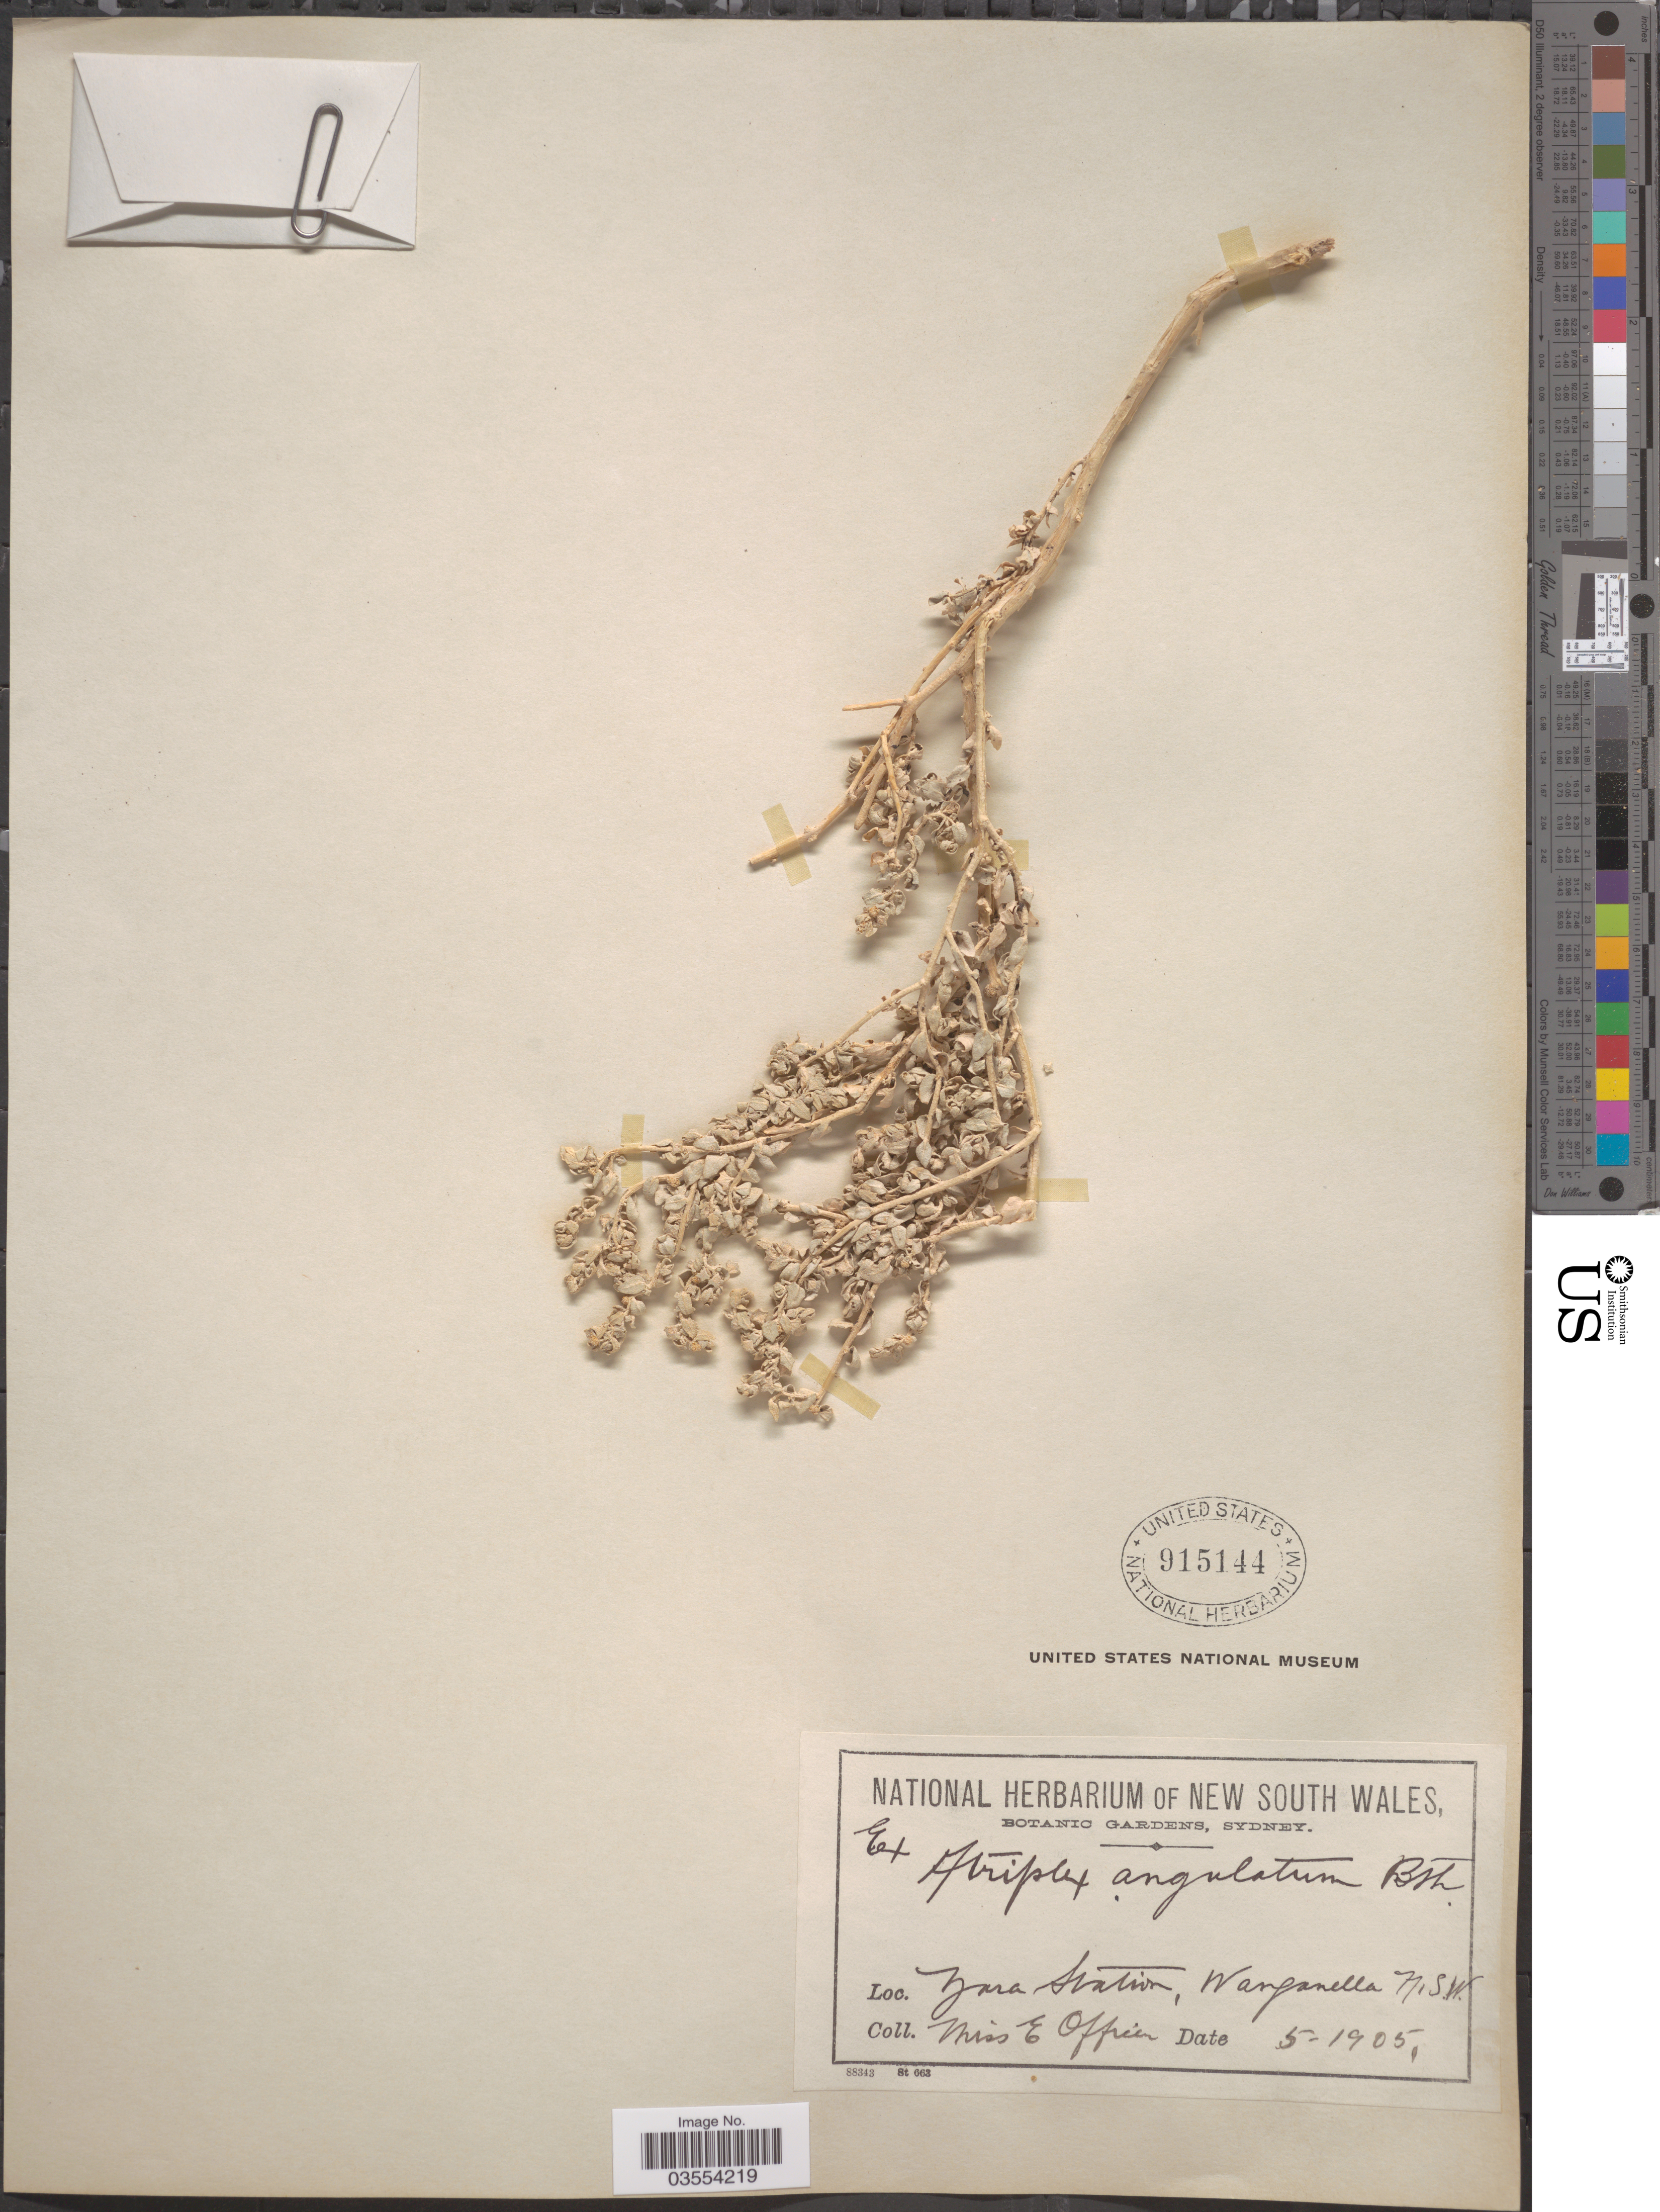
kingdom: Plantae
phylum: Tracheophyta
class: Magnoliopsida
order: Caryophyllales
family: Amaranthaceae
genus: Atriplex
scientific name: Atriplex angulata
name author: Benth.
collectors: E. Officers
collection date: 1905-05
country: Australia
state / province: New South Wales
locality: Zara station, Warganella.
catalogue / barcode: US 915144